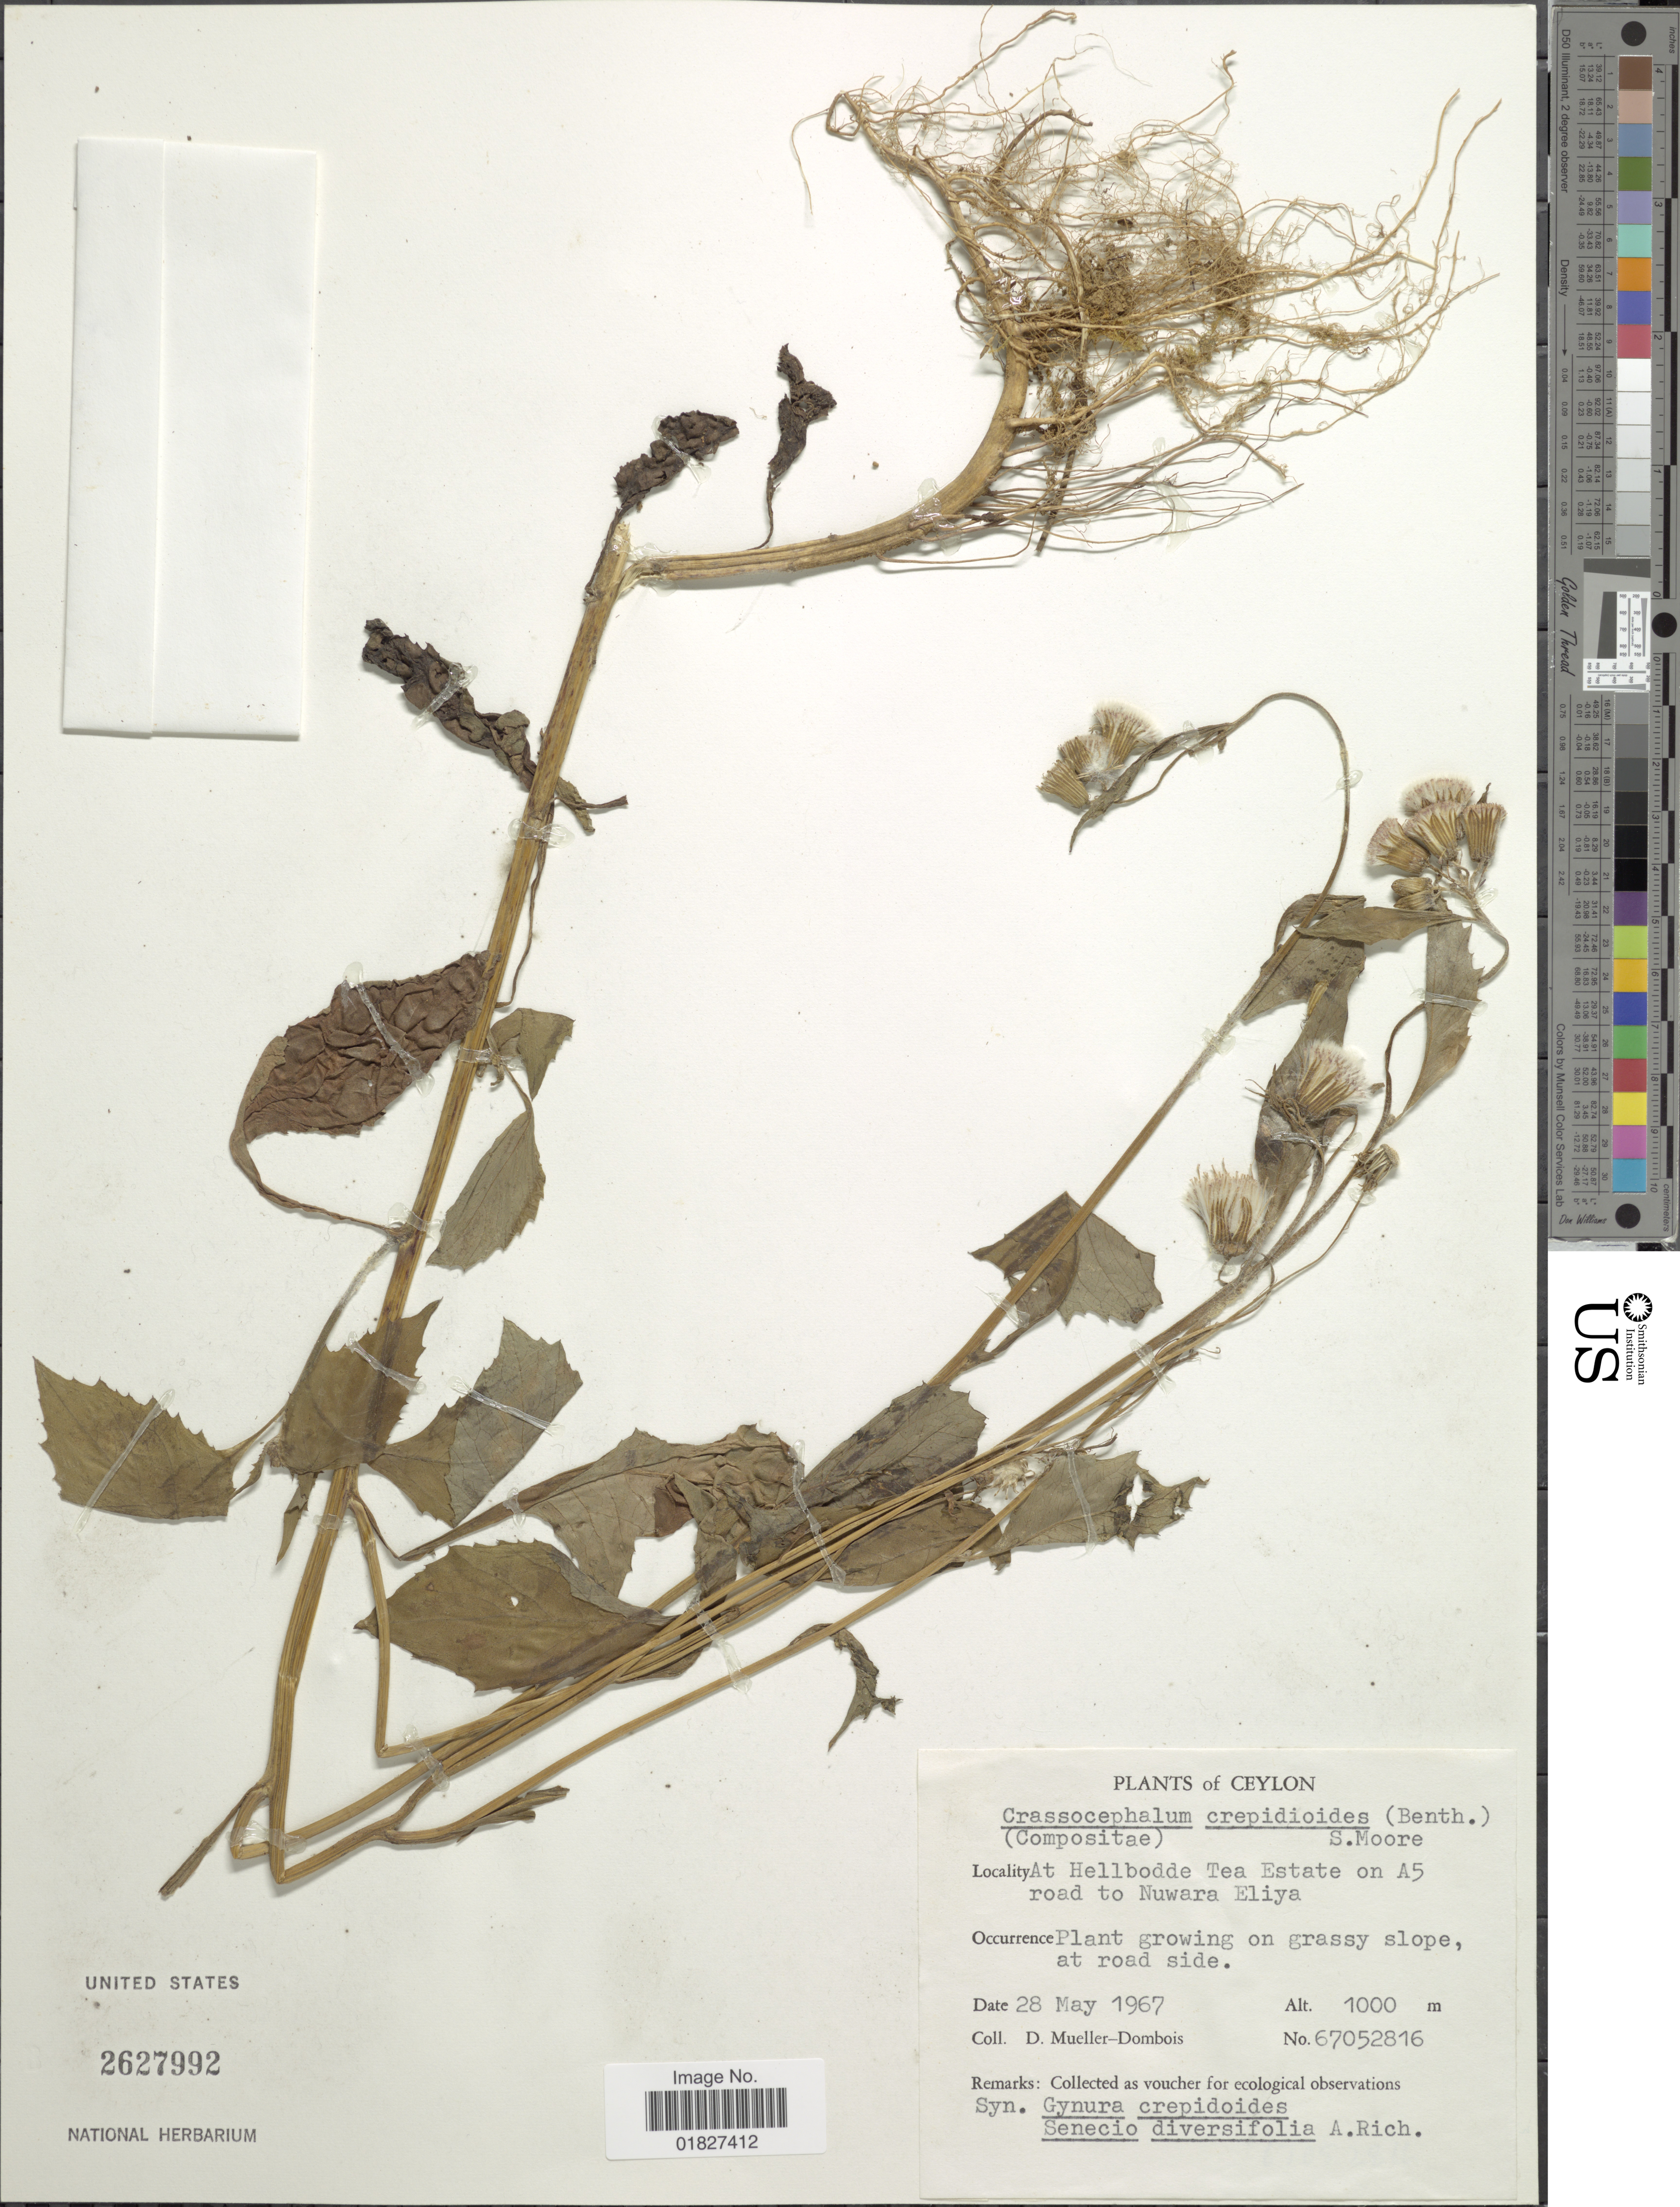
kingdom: Plantae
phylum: Tracheophyta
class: Magnoliopsida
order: Asterales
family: Asteraceae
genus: Crassocephalum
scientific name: Crassocephalum crepidioides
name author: (Benth.) S. Moore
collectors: D. Mueller-Dombois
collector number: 67052816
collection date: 1967-05-28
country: Sri Lanka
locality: Ceylon, at Hellbodde Tea Estate on A5 road to Nuwara Eliya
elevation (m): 1000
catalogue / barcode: US 2627992